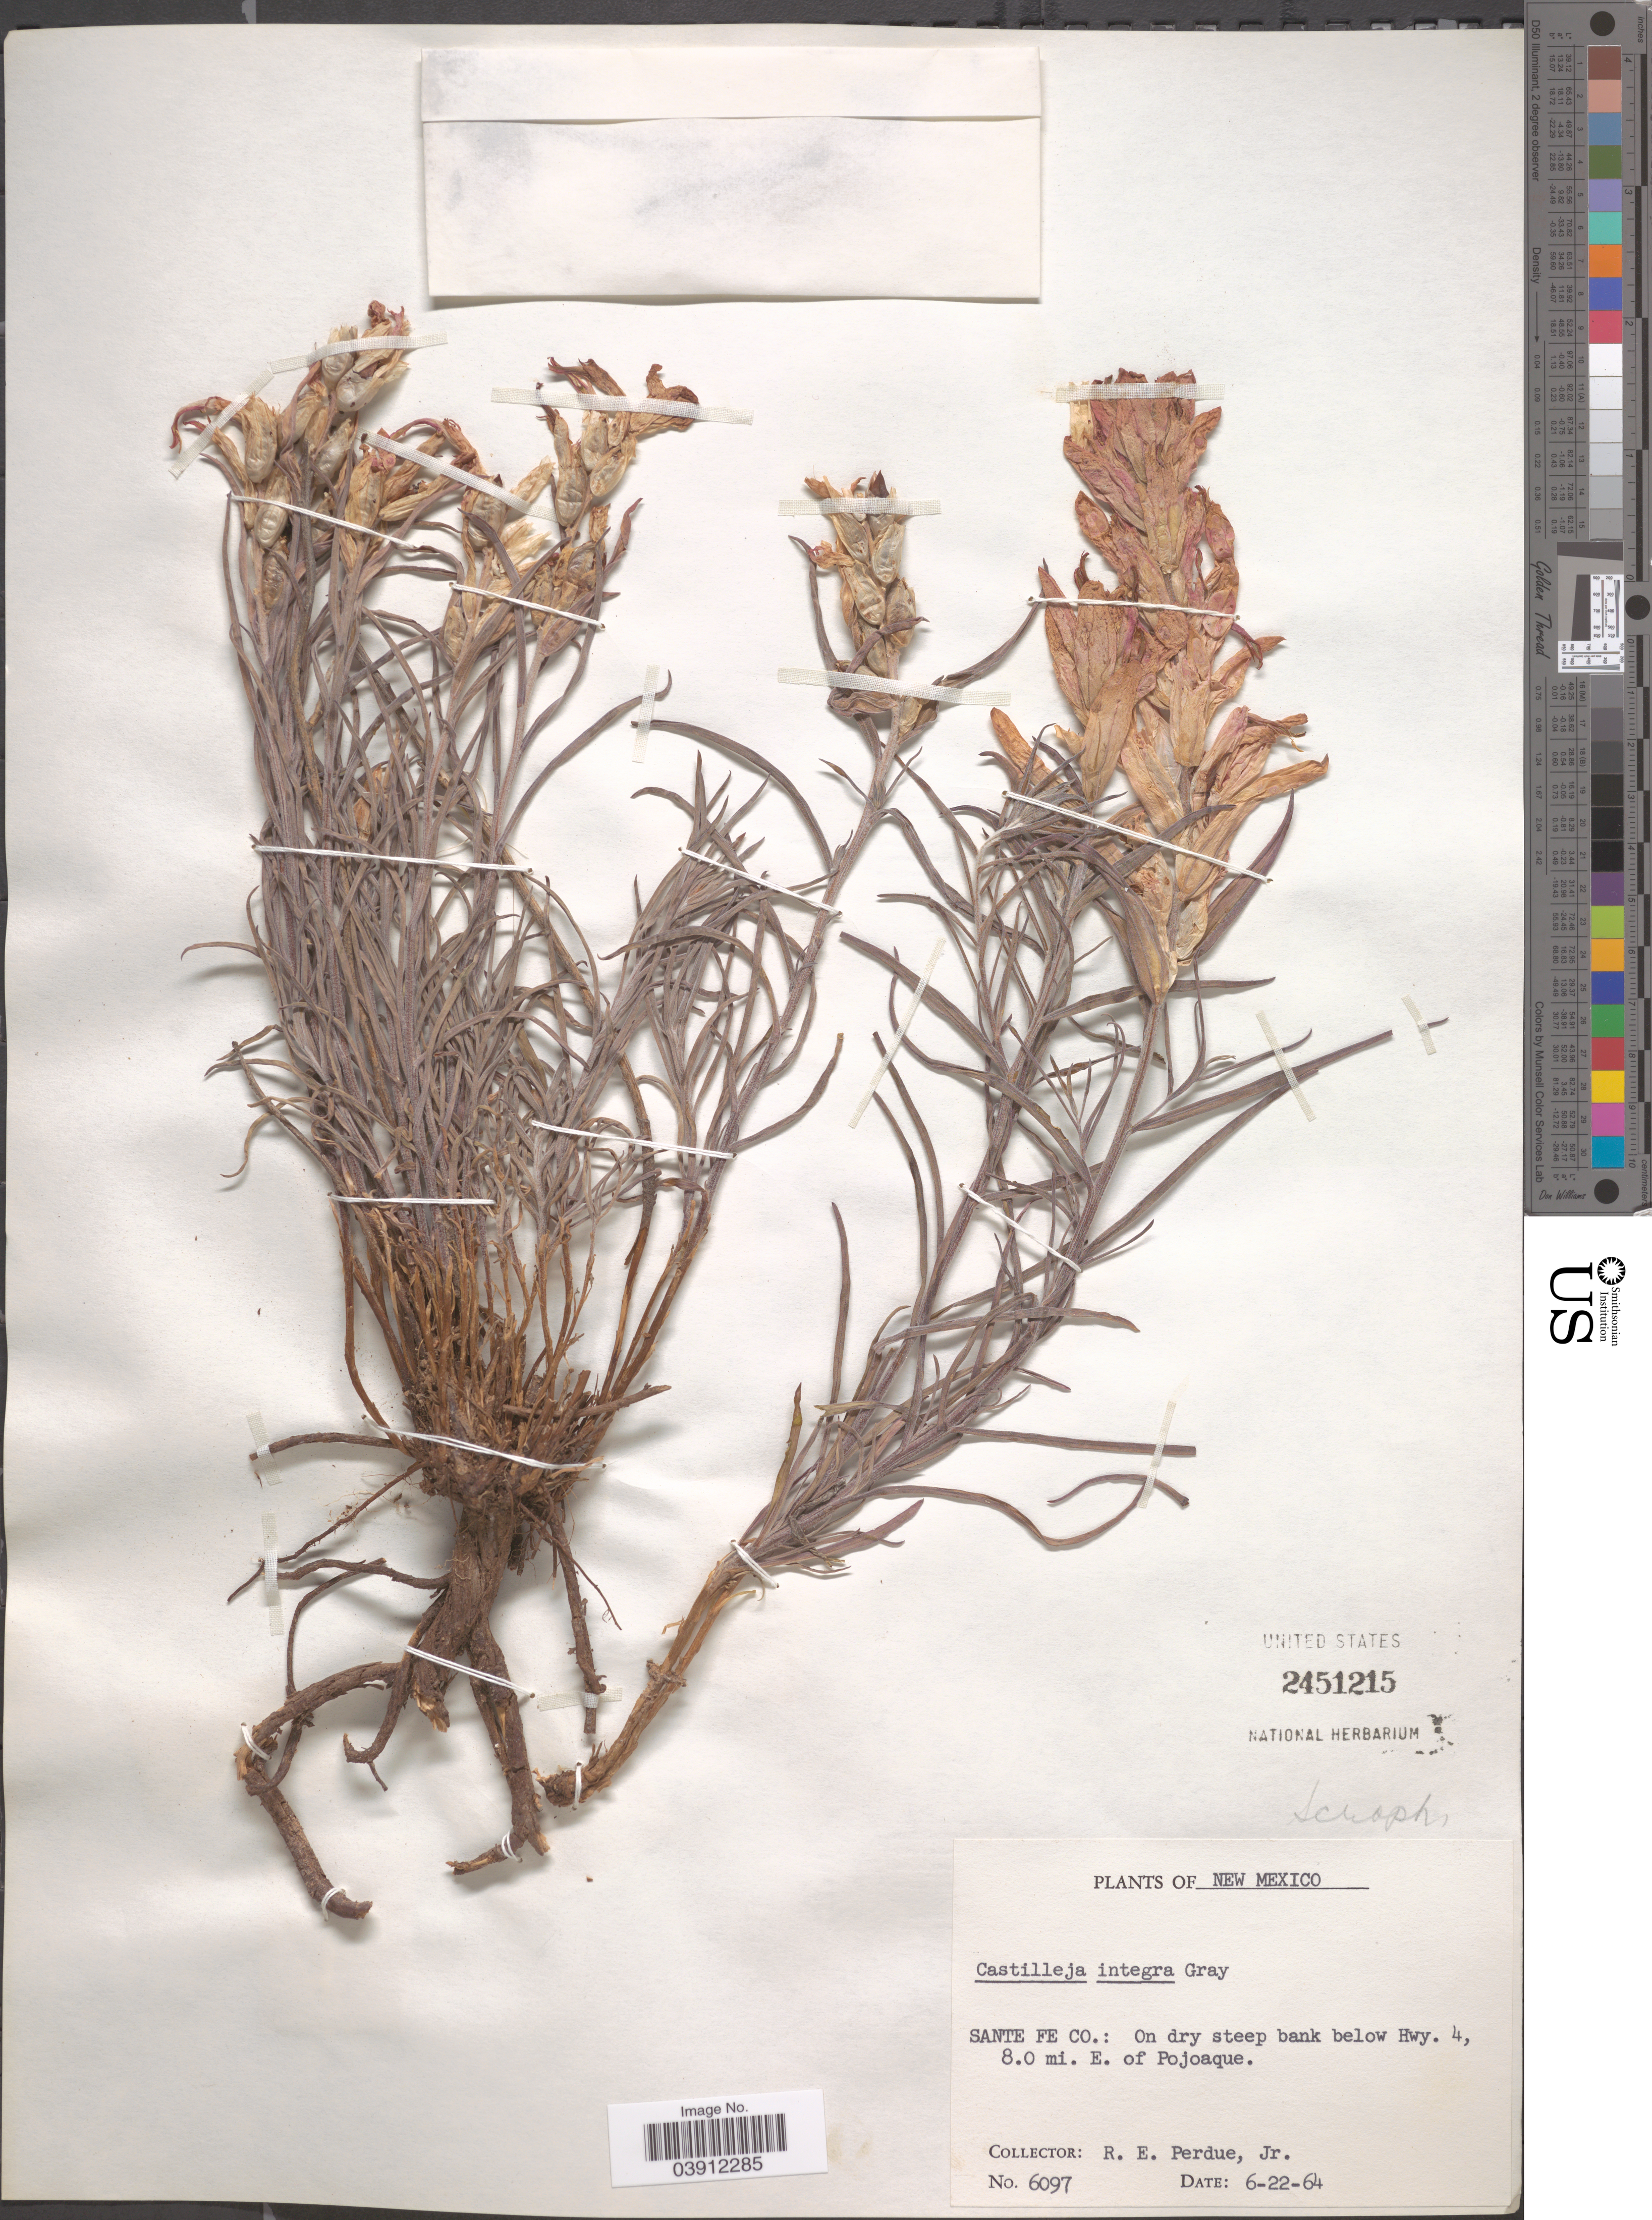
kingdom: Plantae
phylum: Tracheophyta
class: Magnoliopsida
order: Lamiales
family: Orobanchaceae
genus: Castilleja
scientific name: Castilleja integra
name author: A. Gray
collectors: R. E. Perdue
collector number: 6097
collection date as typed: Transcribed d/m/y: 22/6/64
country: United States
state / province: New Mexico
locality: Santa Fe Co.: On dry steep bank below Hwy. 4, 8.0 mi. E. of Pojoaque.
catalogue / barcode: US 2451215